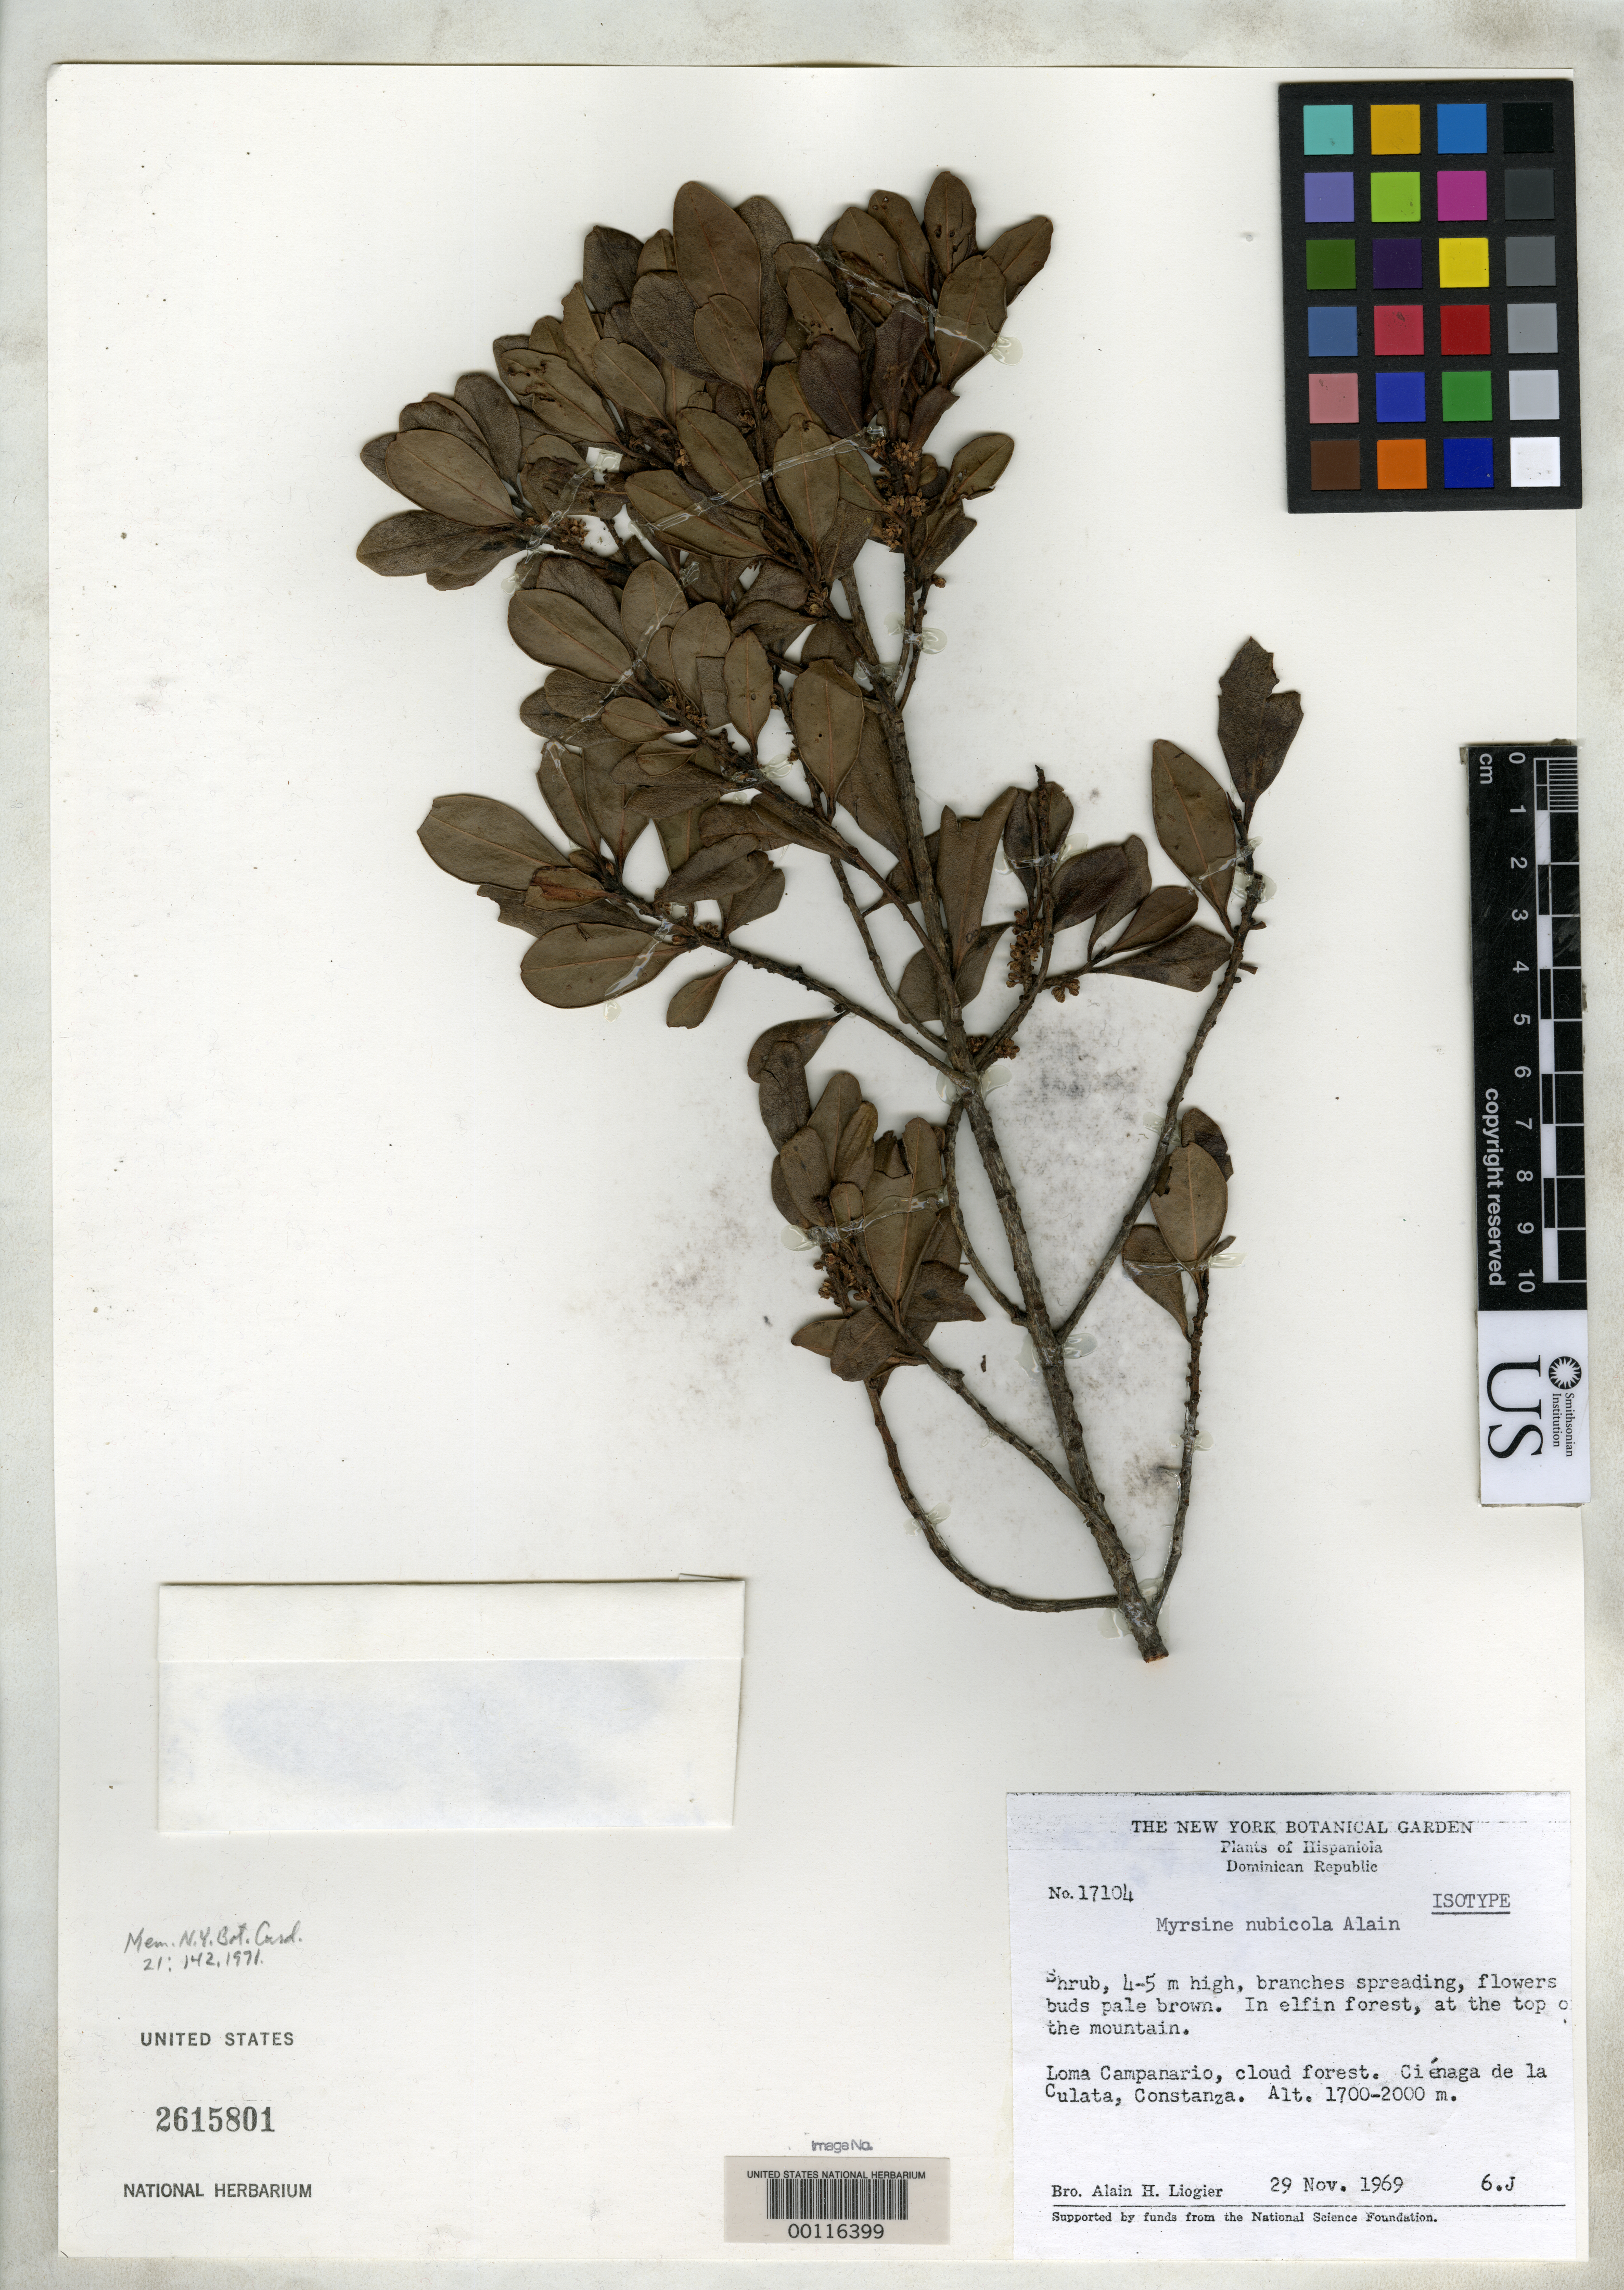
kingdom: Plantae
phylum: Tracheophyta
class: Magnoliopsida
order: Ericales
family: Primulaceae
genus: Myrsine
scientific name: Myrsine nubicola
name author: Alain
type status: Isotype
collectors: A. H. Liogier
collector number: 17104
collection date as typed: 29 Nov 1969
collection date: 1969-11-29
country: Dominican Republic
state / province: La Vega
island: Hispaniola Island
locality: Constanza, Cienaga de La Culata, Loma Campanario.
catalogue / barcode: US 2615801